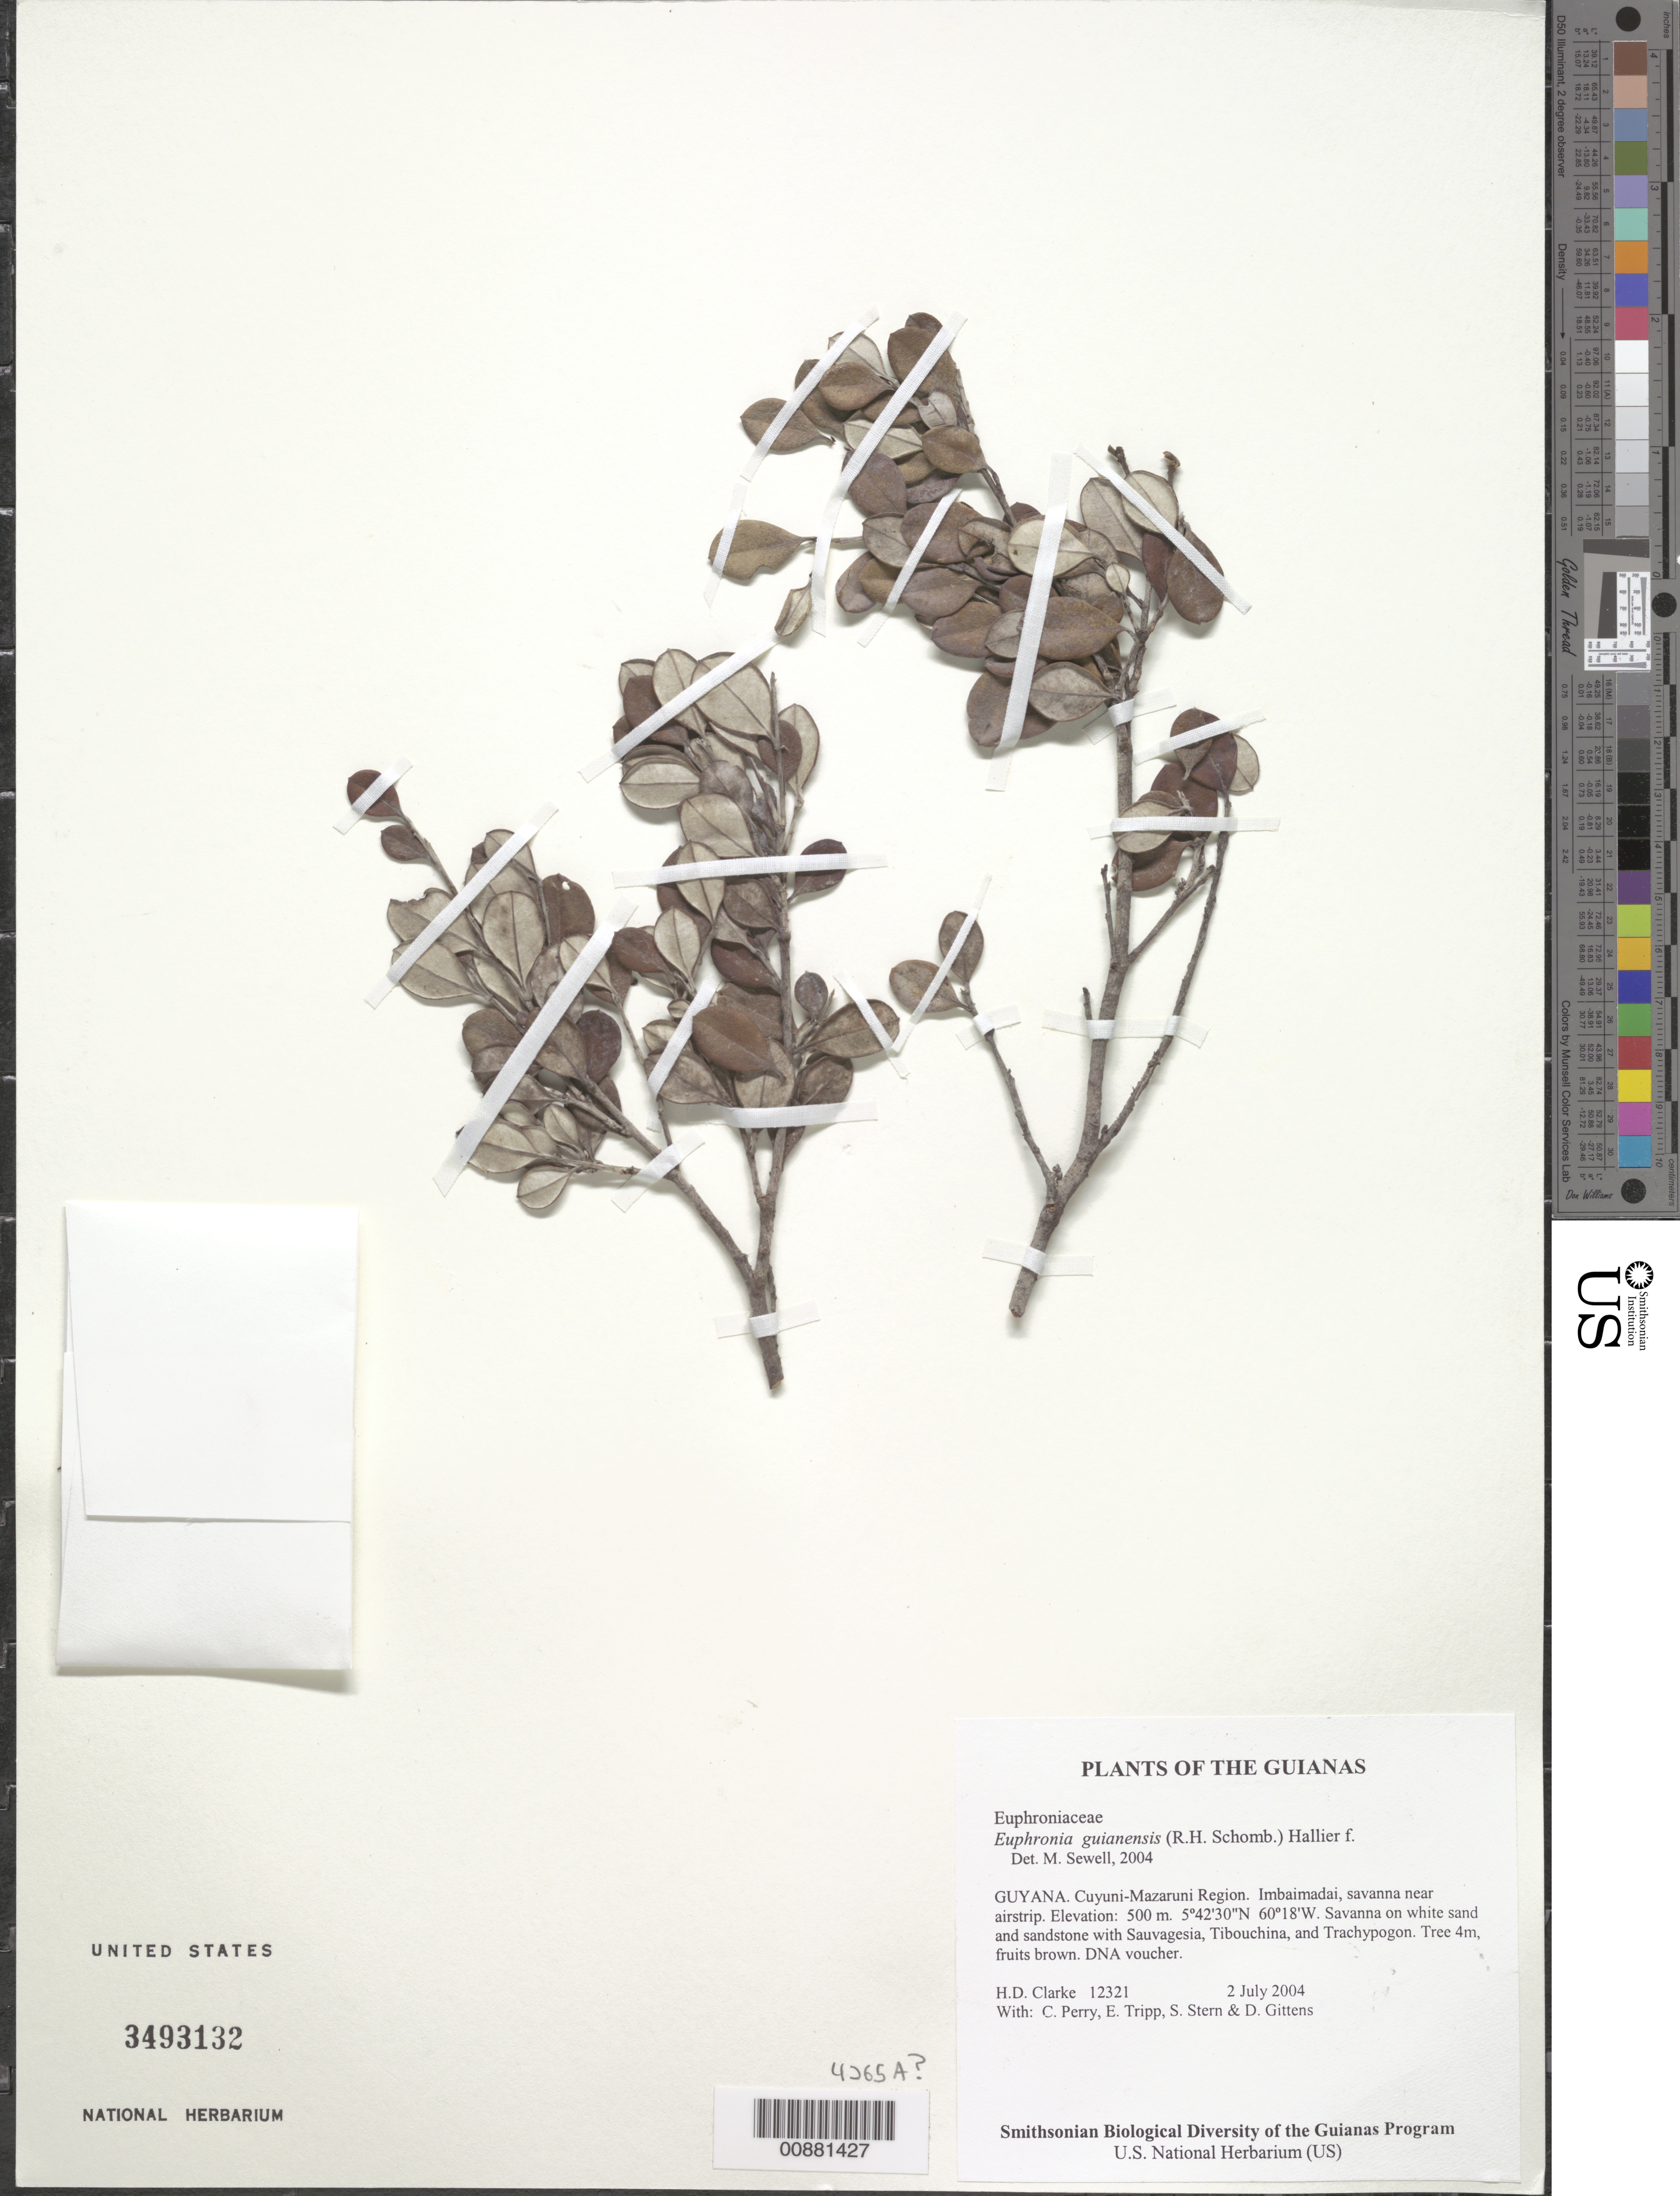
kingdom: Plantae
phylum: Tracheophyta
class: Magnoliopsida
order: Malpighiales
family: Euphroniaceae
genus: Euphronia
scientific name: Euphronia guianensis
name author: (R.H. Schomb.) Hallier f.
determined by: Sewell, M.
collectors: H. D. Clarke, C. Perry, E. Tripp, S. R. Stern & D. Gittens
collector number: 12321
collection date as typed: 2 July 2004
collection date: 2004-07-02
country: Guyana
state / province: Cuyuni-Mazaruni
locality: Imbaimadai, savanna near airstrip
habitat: Savanna on white sand and sandstone with Sauvagesia, Tibouchina, and Trachypogon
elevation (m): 500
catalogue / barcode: US 3493132